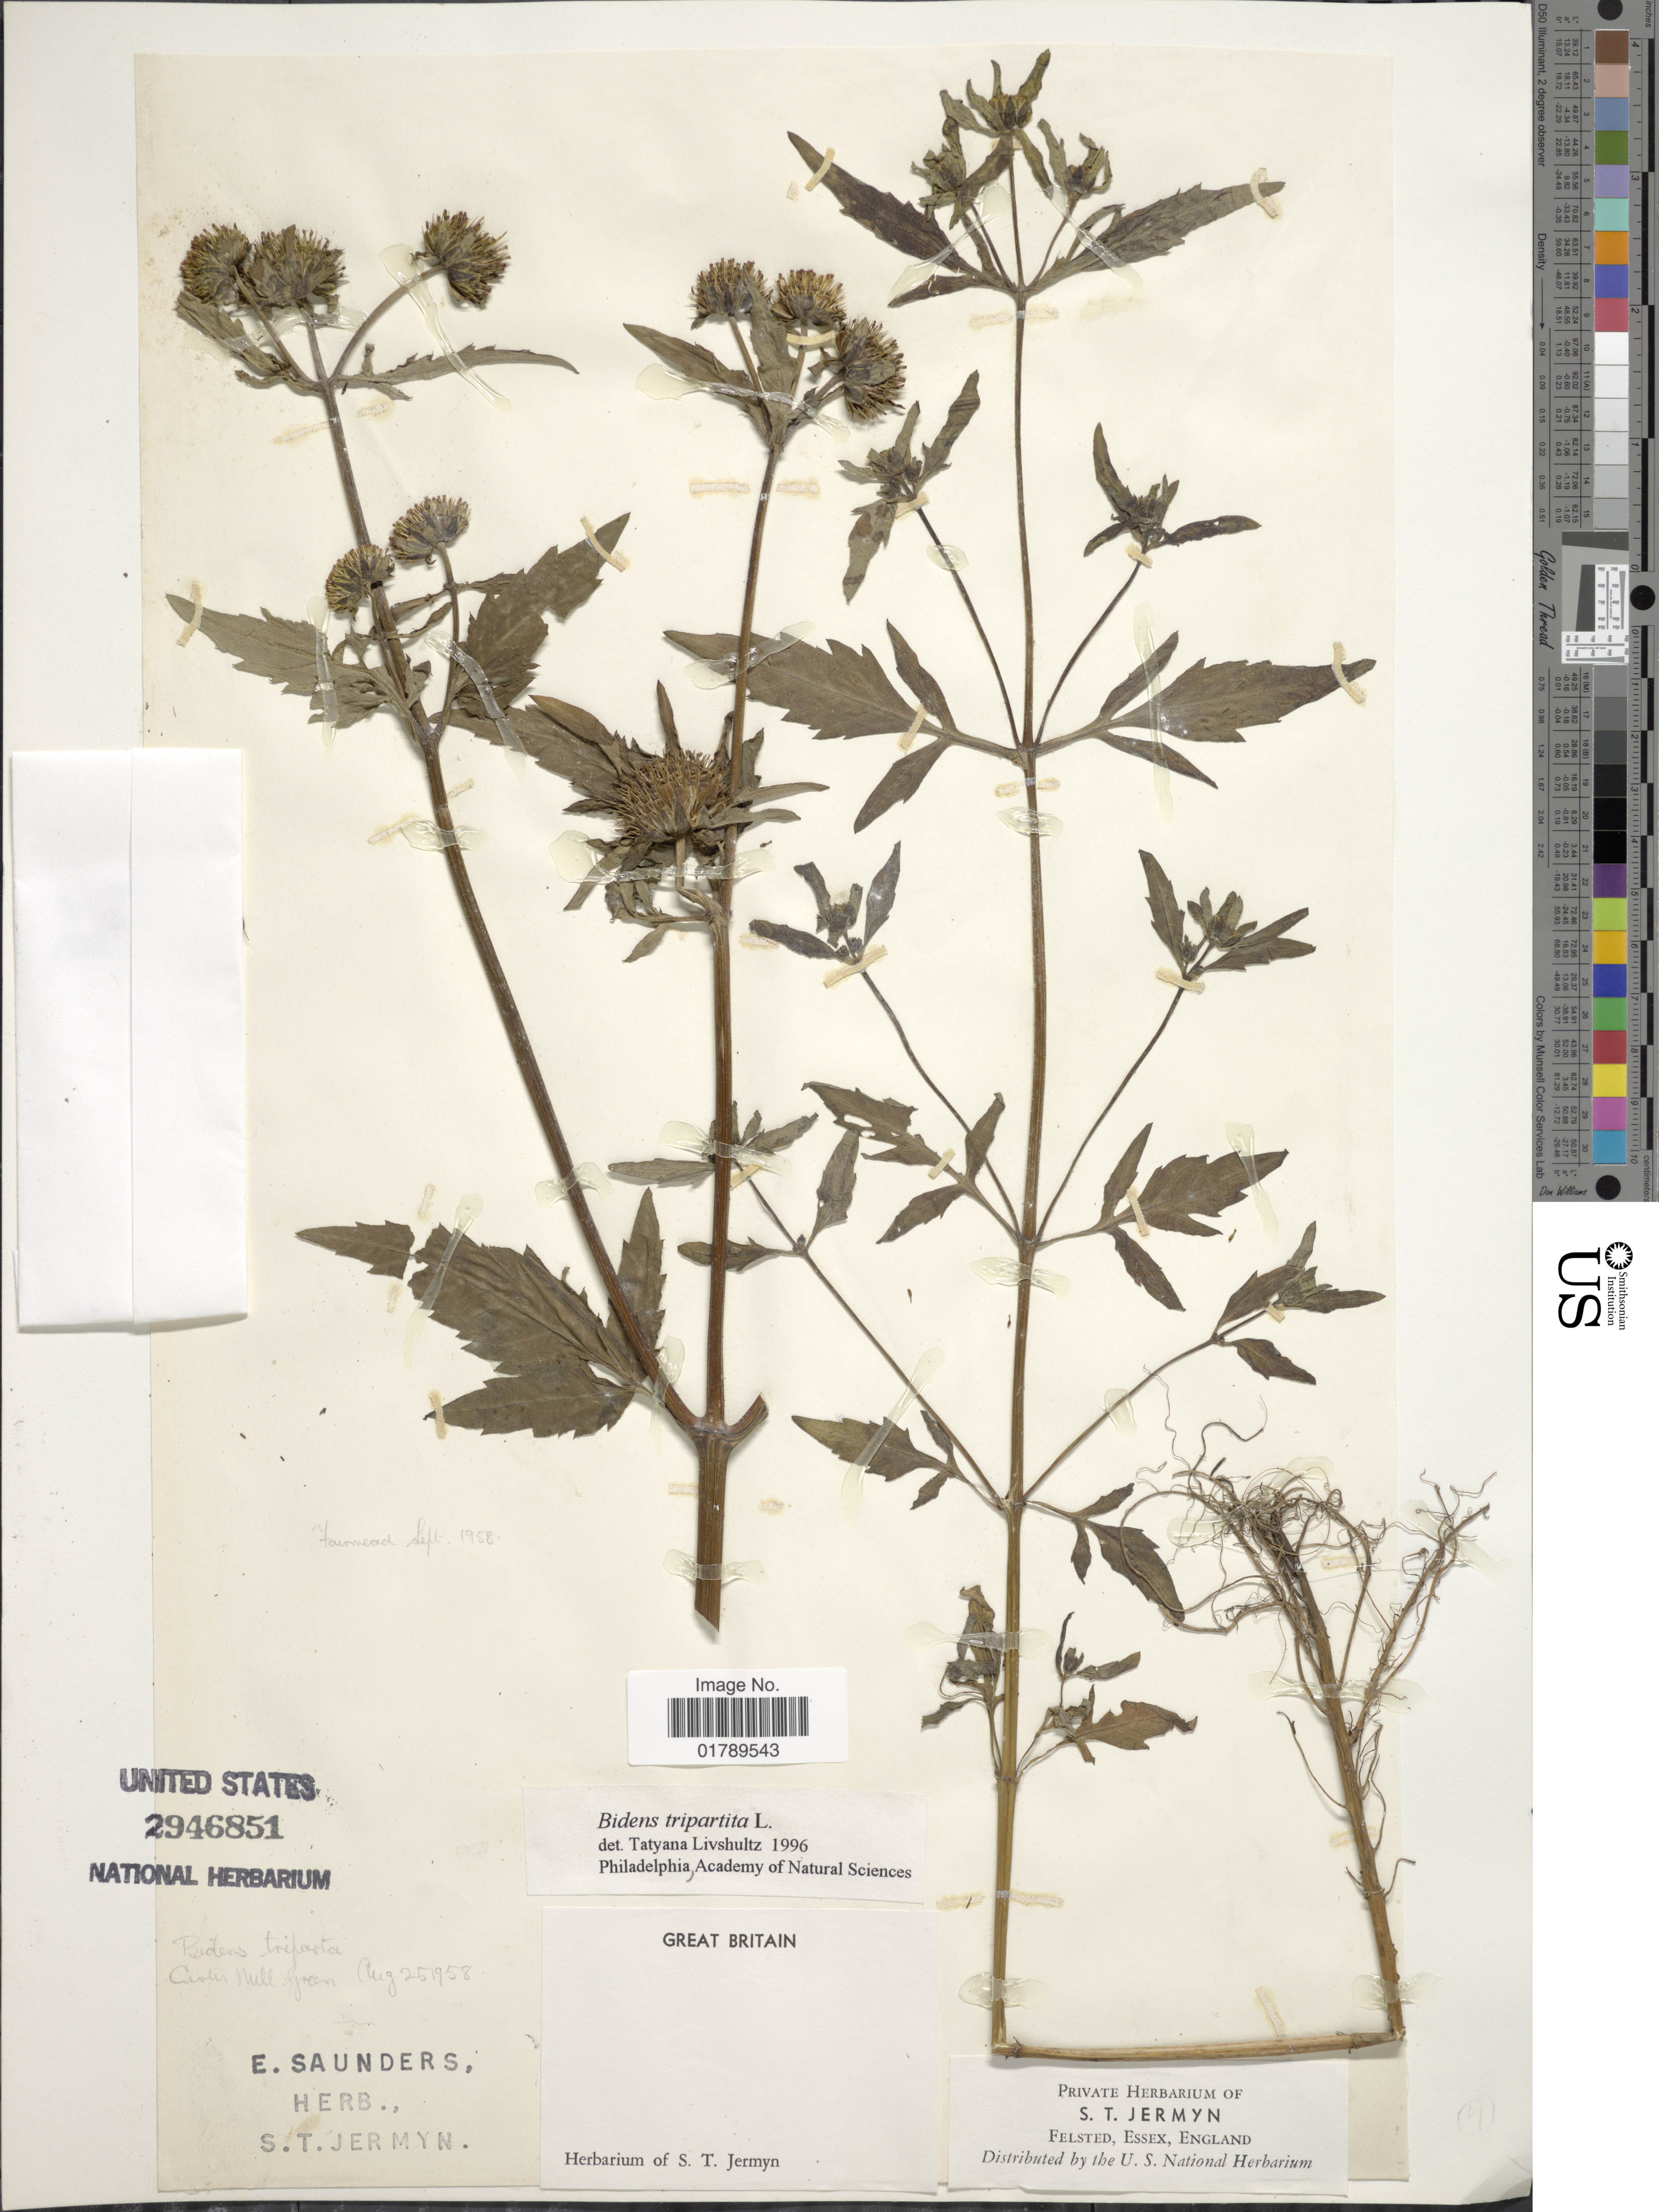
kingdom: Plantae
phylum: Tracheophyta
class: Magnoliopsida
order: Asterales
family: Asteraceae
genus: Bidens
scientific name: Bidens tripartita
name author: L.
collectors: ex herb. S. T. Jermyn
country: United Kingdom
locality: Great Britain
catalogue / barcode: US 2946851